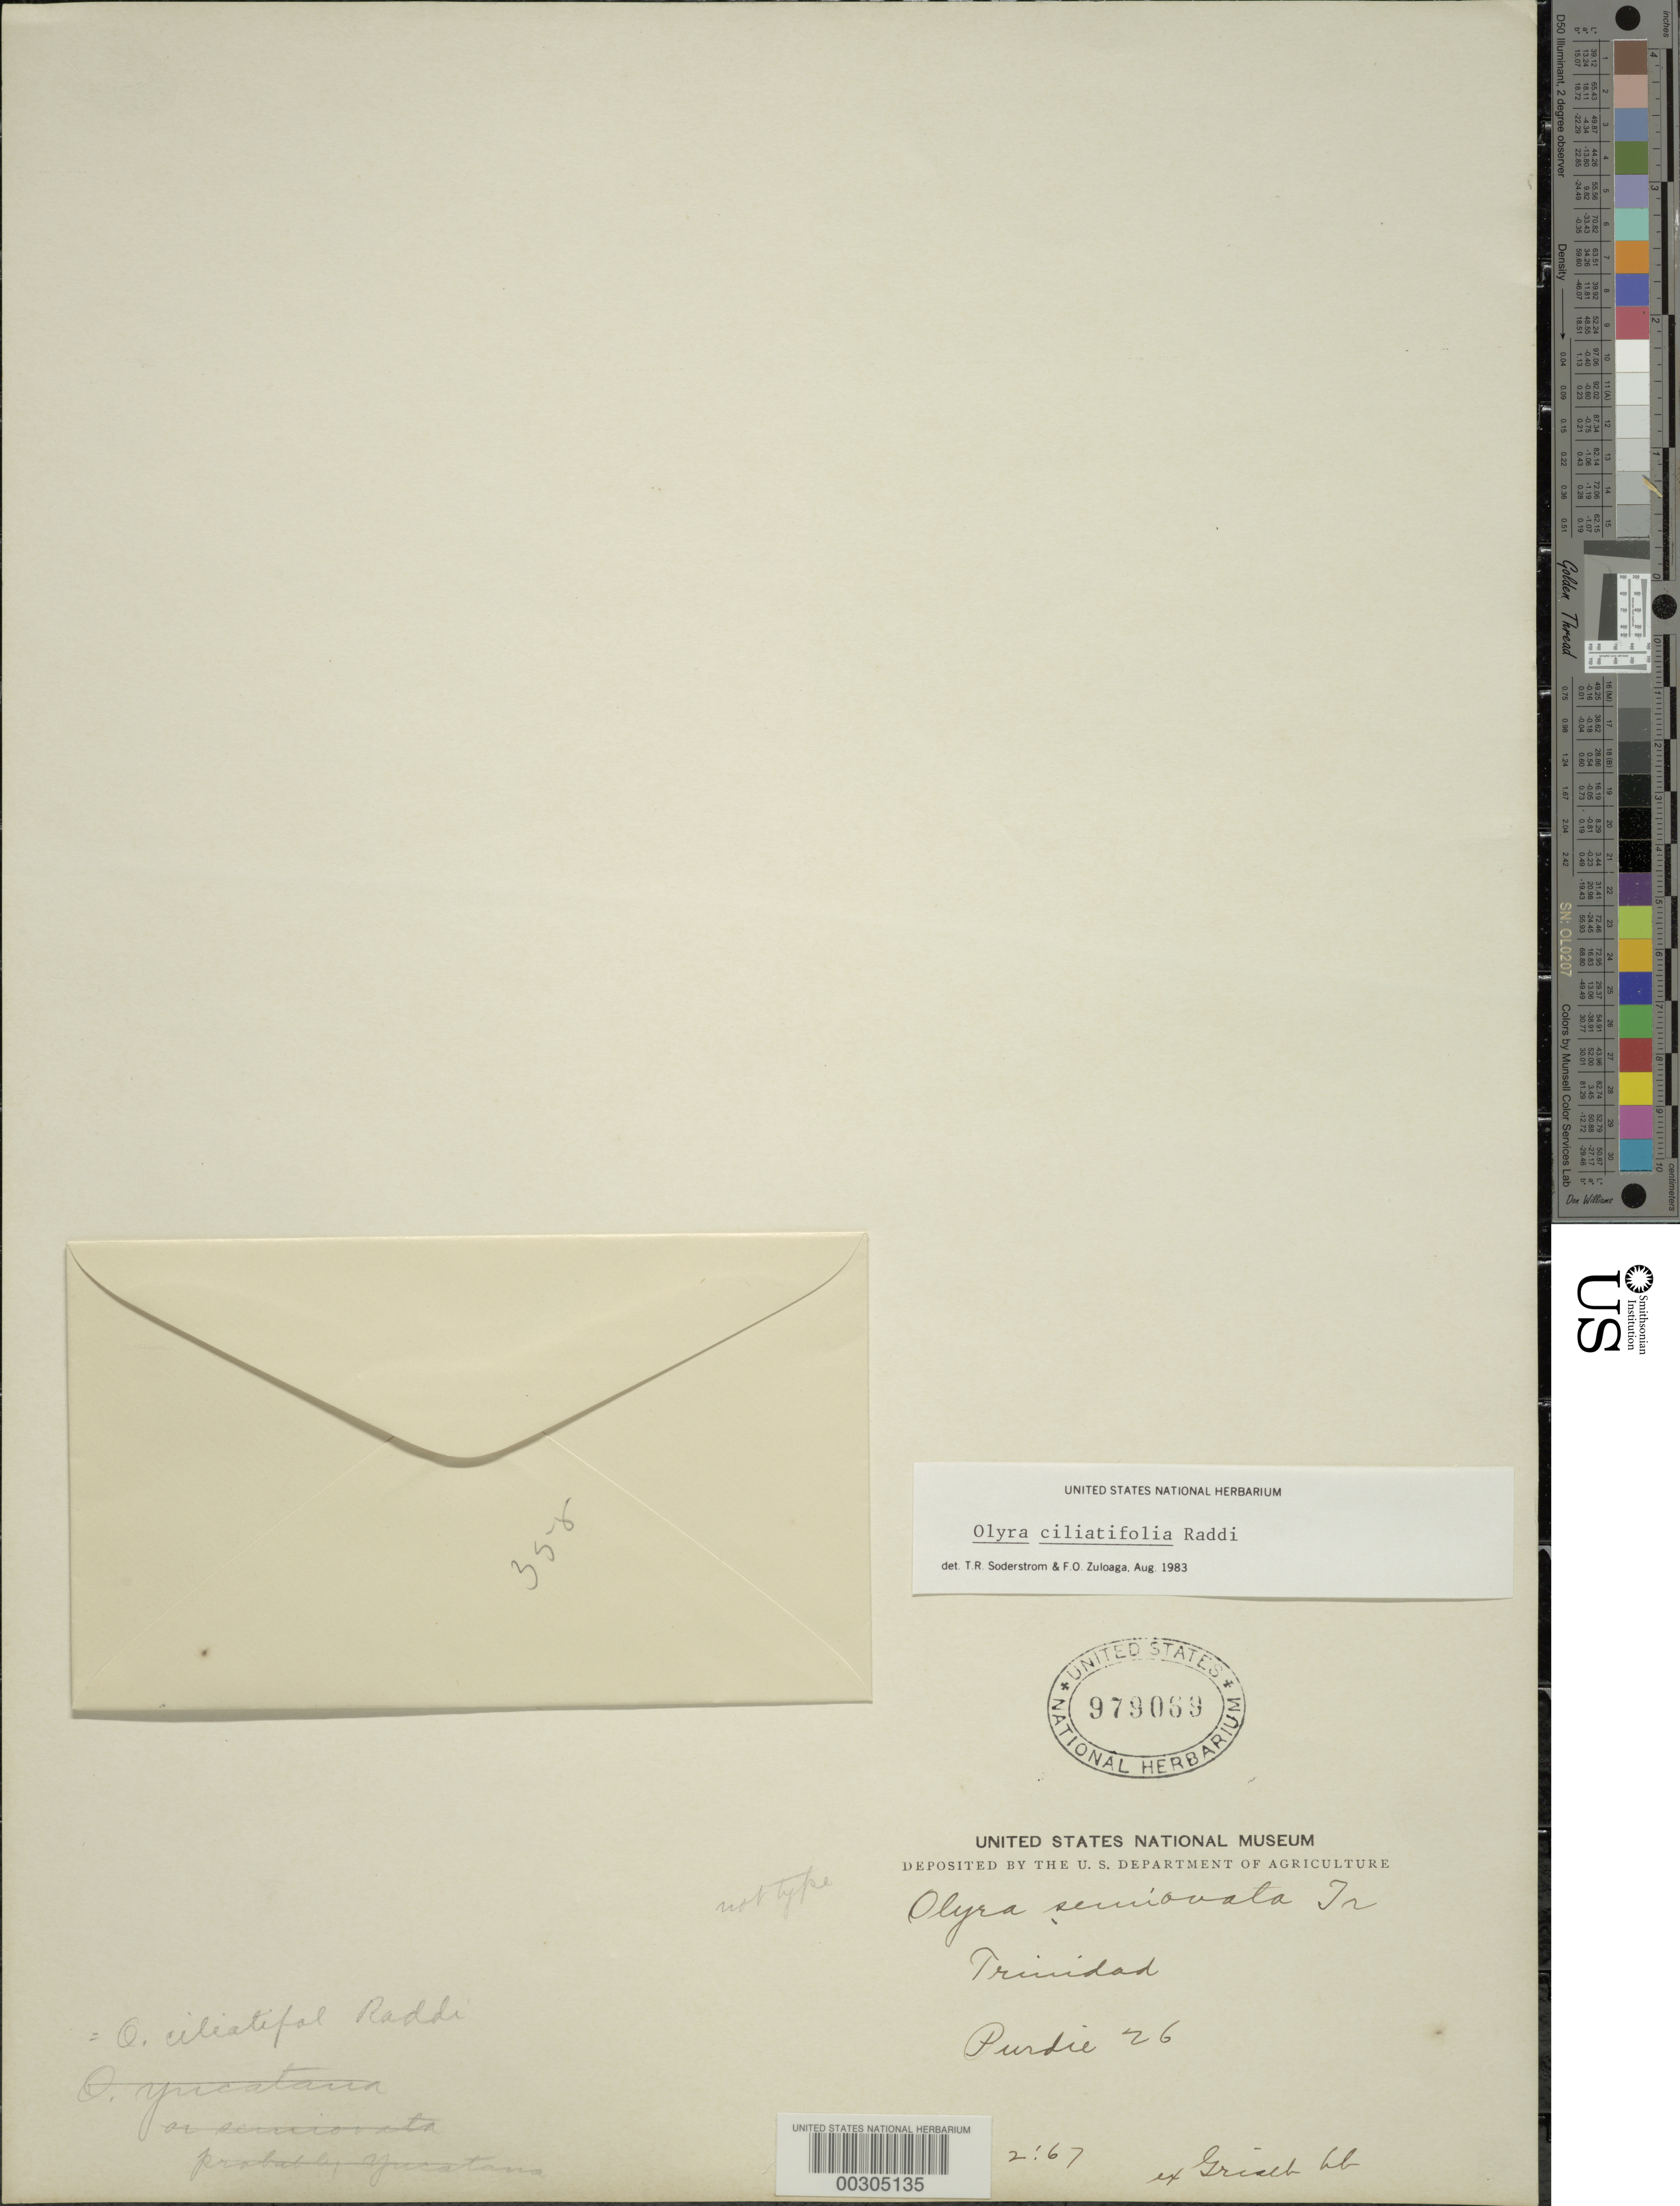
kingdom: Plantae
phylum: Tracheophyta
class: Liliopsida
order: Poales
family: Poaceae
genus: Olyra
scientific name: Olyra ciliatifolia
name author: Raddi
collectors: W. Purdie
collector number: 26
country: Trinidad and Tobago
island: Trinidad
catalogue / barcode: US 979069